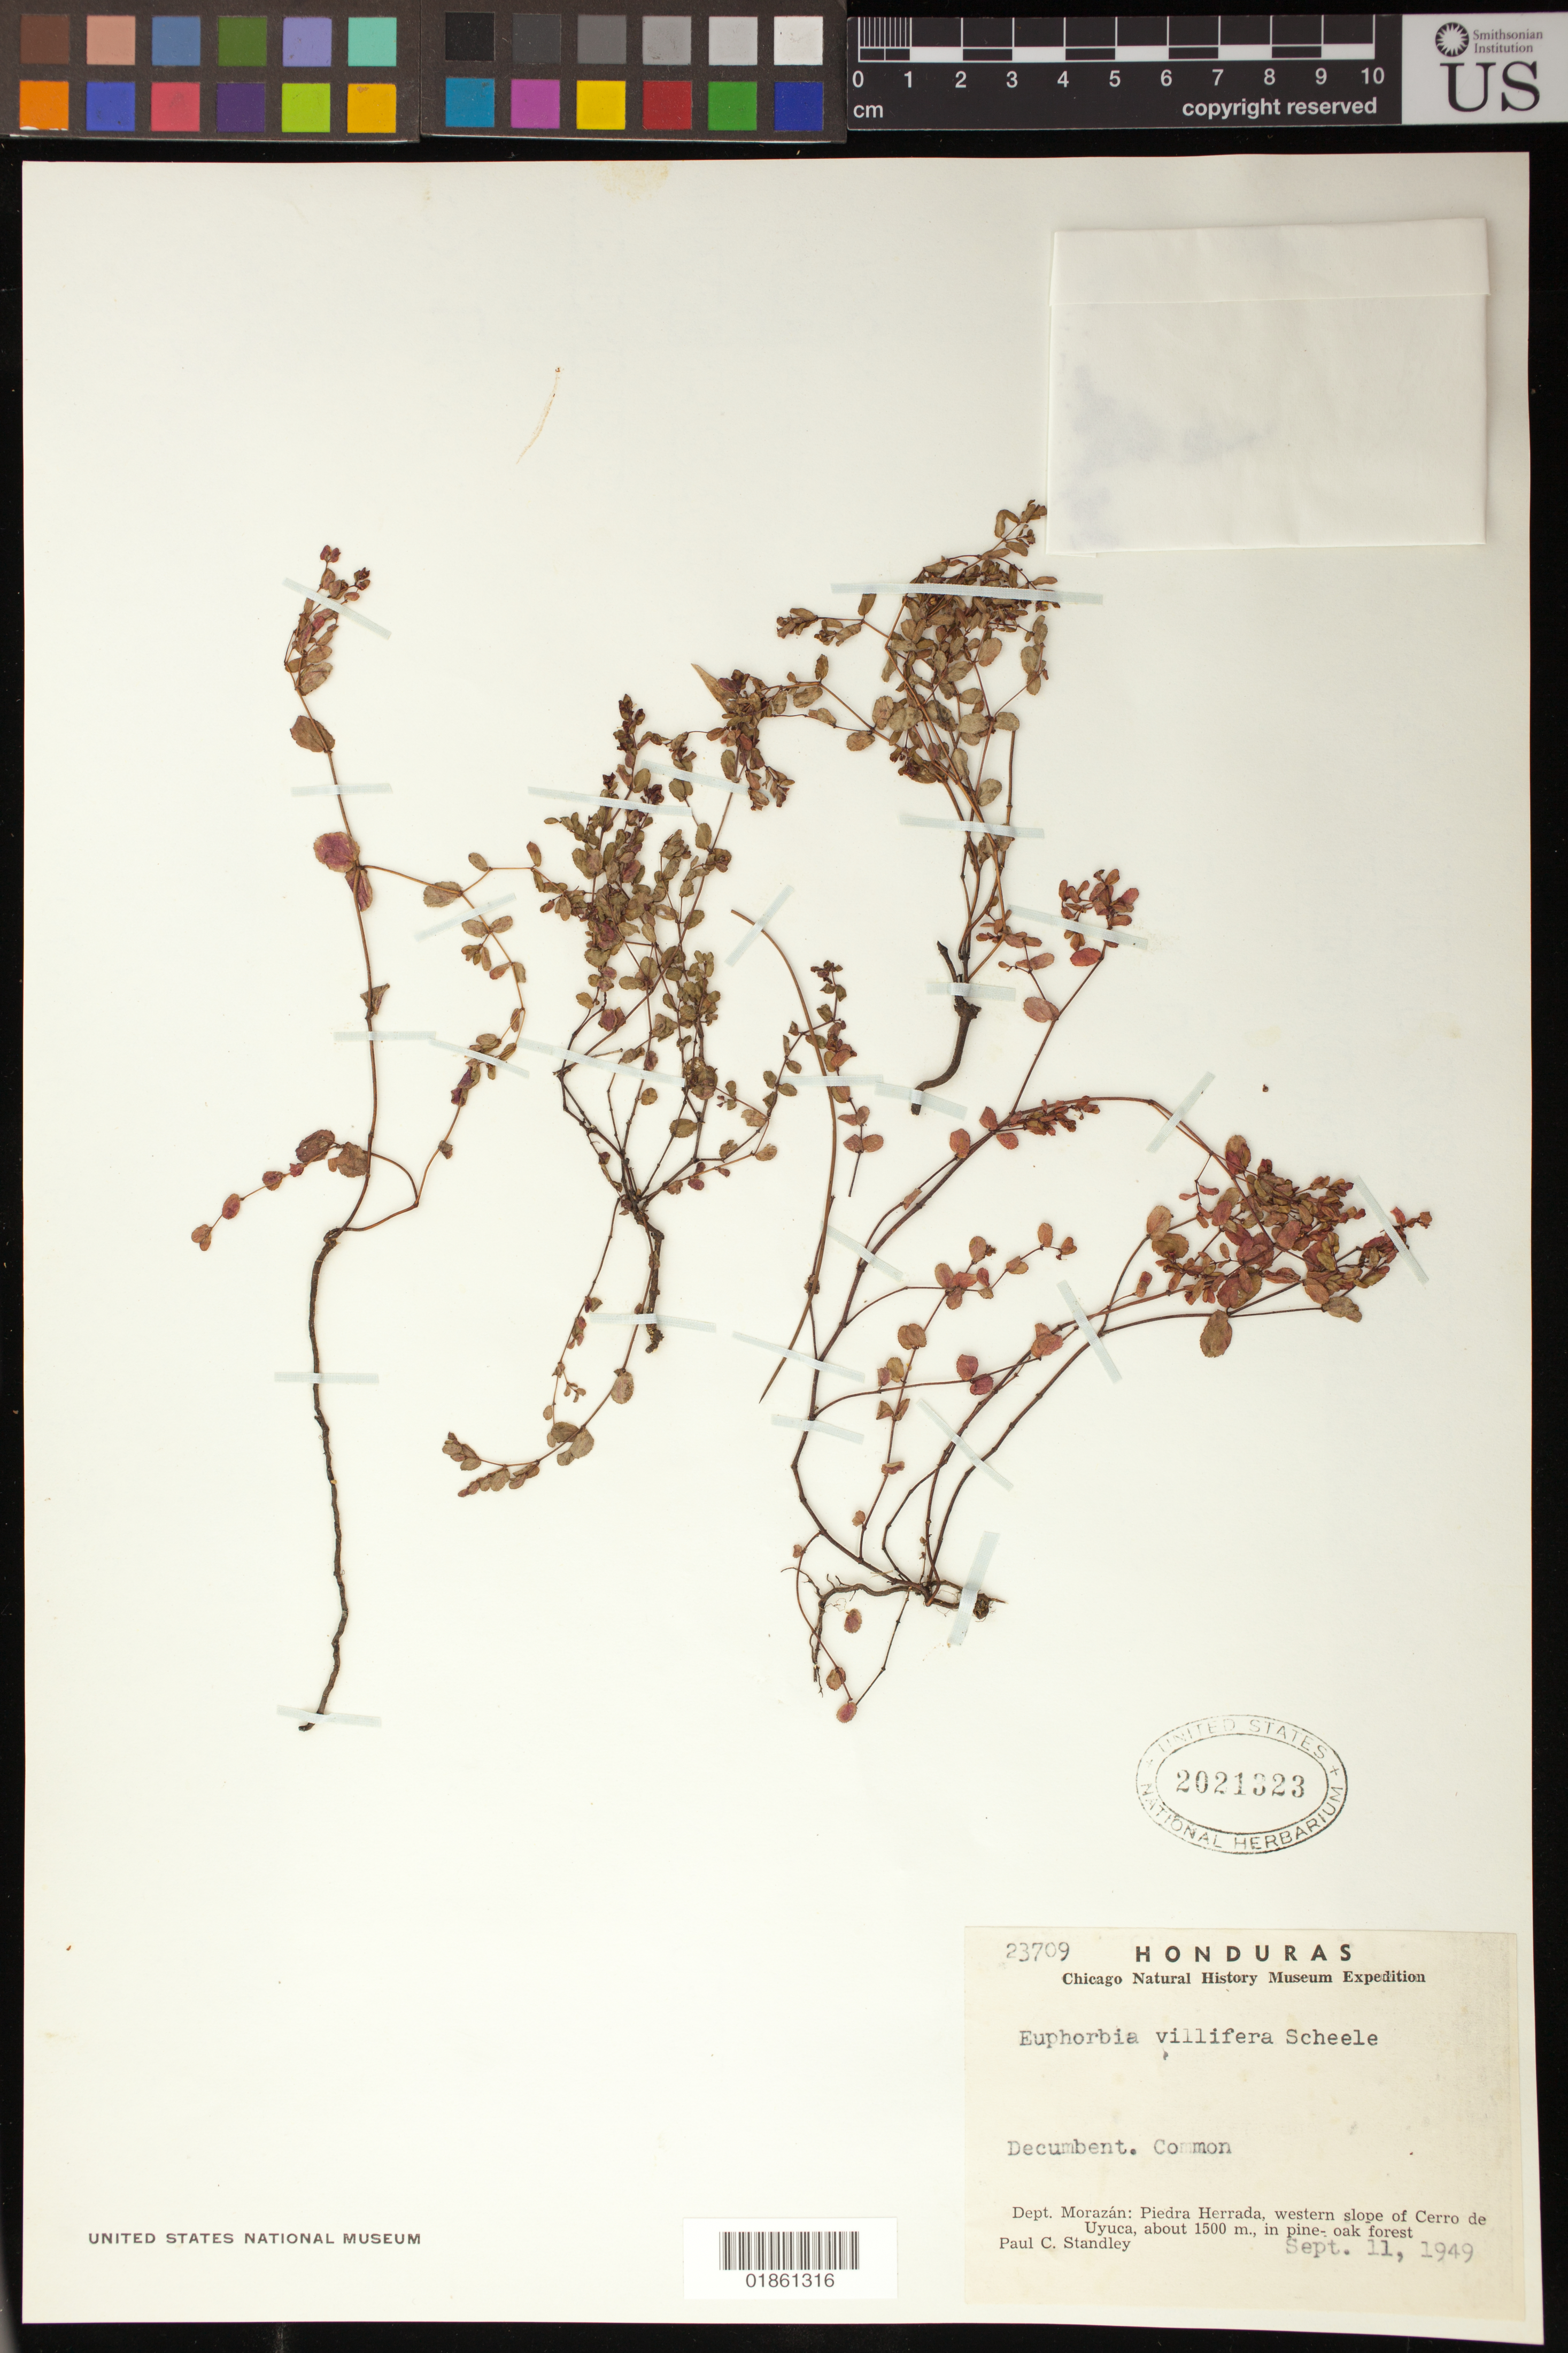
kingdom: Plantae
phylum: Tracheophyta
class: Magnoliopsida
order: Malpighiales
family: Euphorbiaceae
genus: Euphorbia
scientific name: Euphorbia villifera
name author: Scheele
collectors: P. C. Standley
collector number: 23709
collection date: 1949-09-11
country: Honduras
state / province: Fco. Morazán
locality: Piedra Herrada, western slope of Cerro de Uyuca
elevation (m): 1500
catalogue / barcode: US 2021323